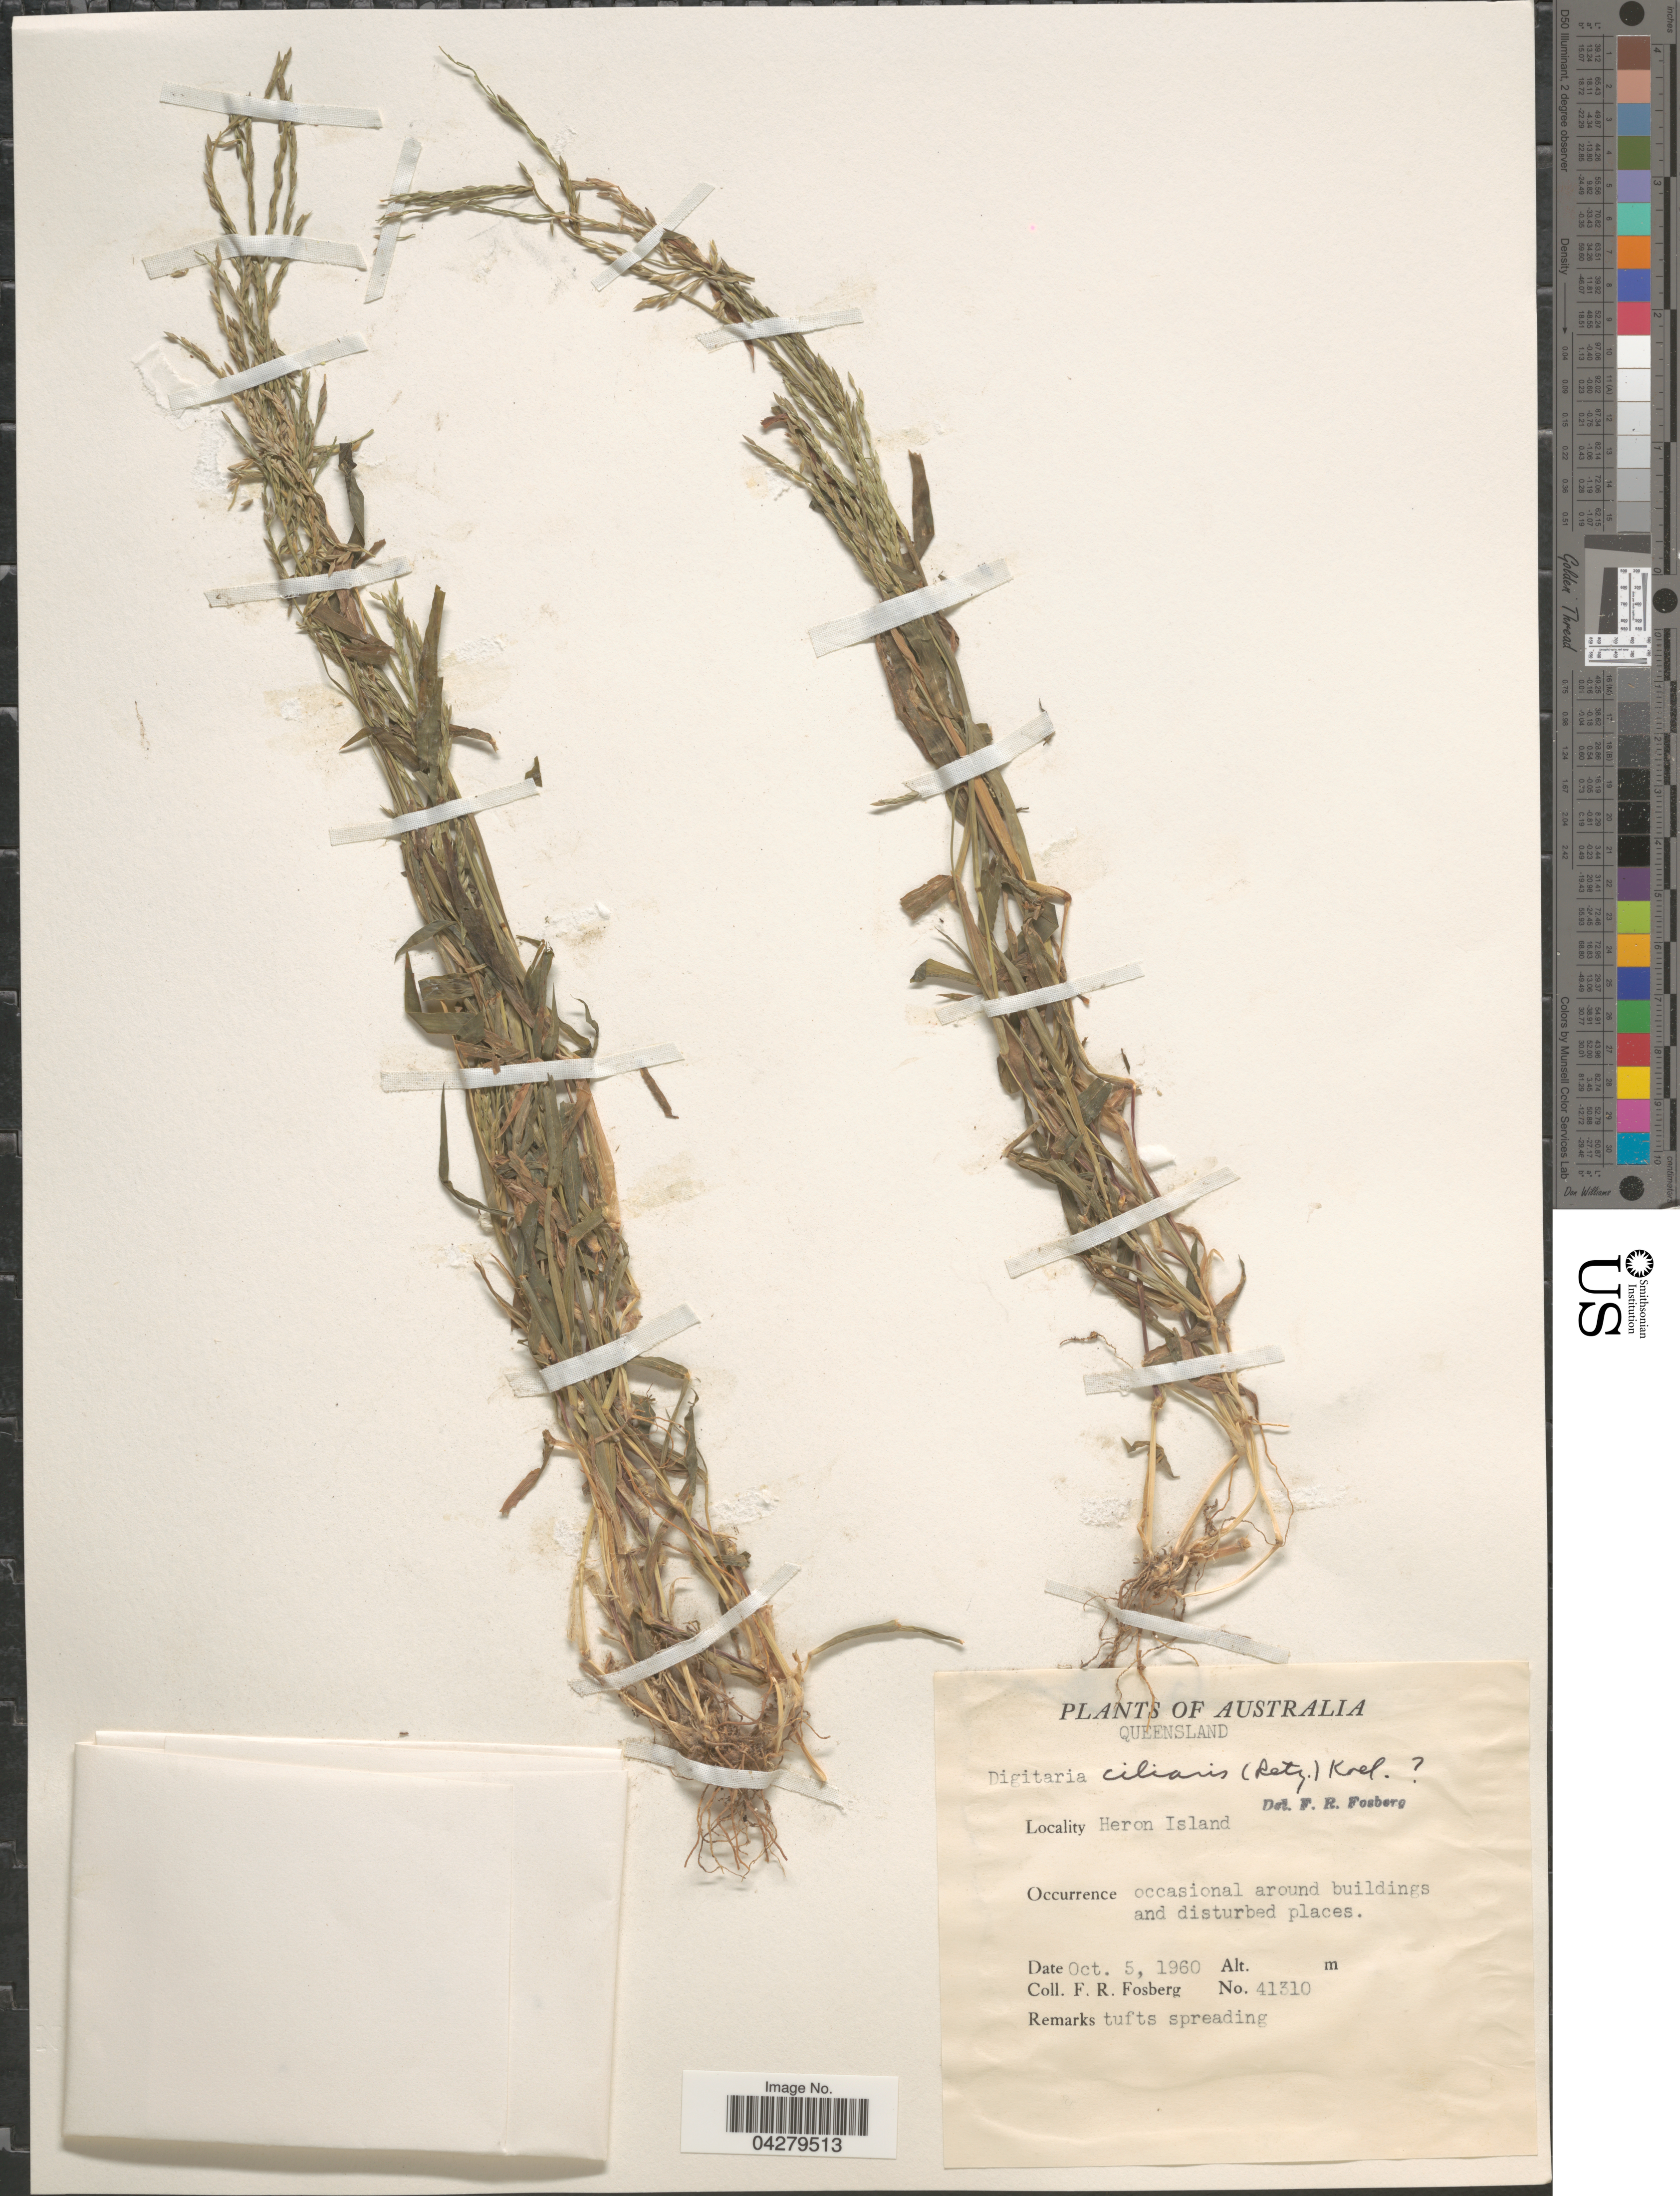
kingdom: Plantae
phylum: Tracheophyta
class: Liliopsida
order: Poales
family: Poaceae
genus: Digitaria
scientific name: Digitaria ciliaris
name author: (Retz.) Koeler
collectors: F. R. Fosberg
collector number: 41310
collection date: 1960-10-05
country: Australia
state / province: Queensland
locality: Heron Island. Occasional around buildings and disturbed places.